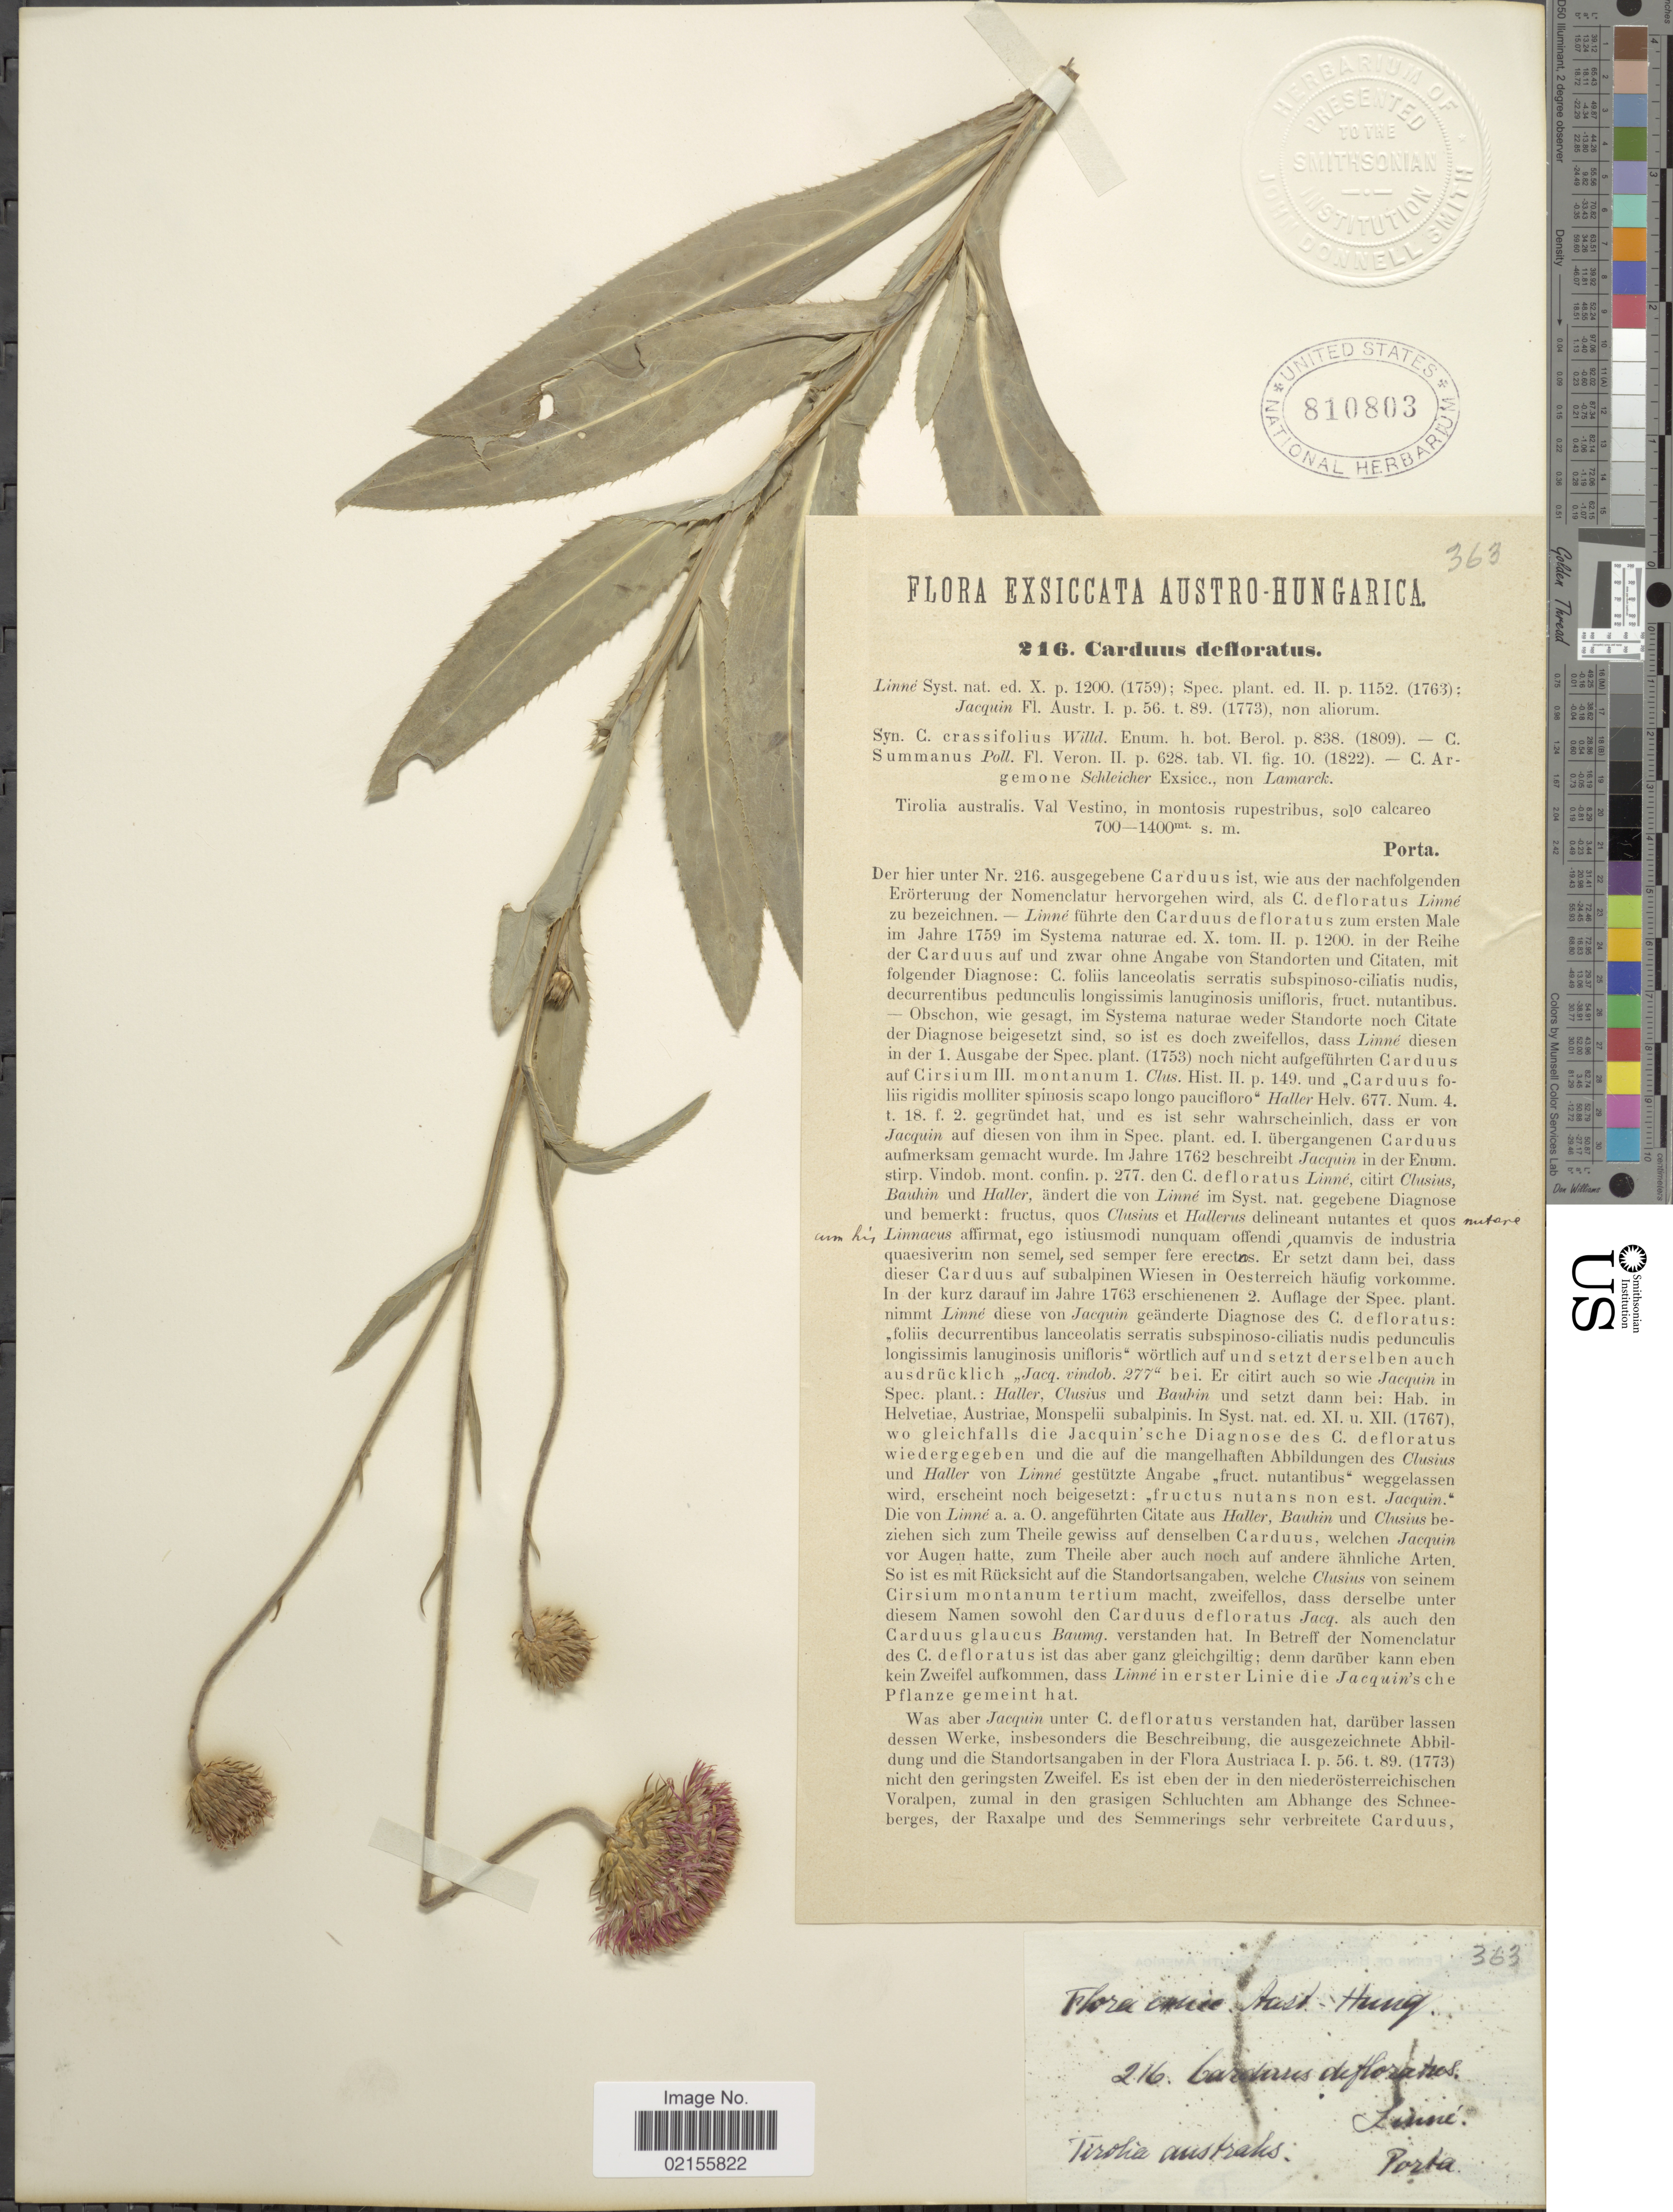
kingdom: Plantae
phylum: Tracheophyta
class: Magnoliopsida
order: Asterales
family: Asteraceae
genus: Carduus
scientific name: Carduus defloratus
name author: L.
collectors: -- Porta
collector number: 216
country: Austria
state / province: Tirol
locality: Tirolia australis. Val Vestino, in montosis rupestribus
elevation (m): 700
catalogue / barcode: US 810803